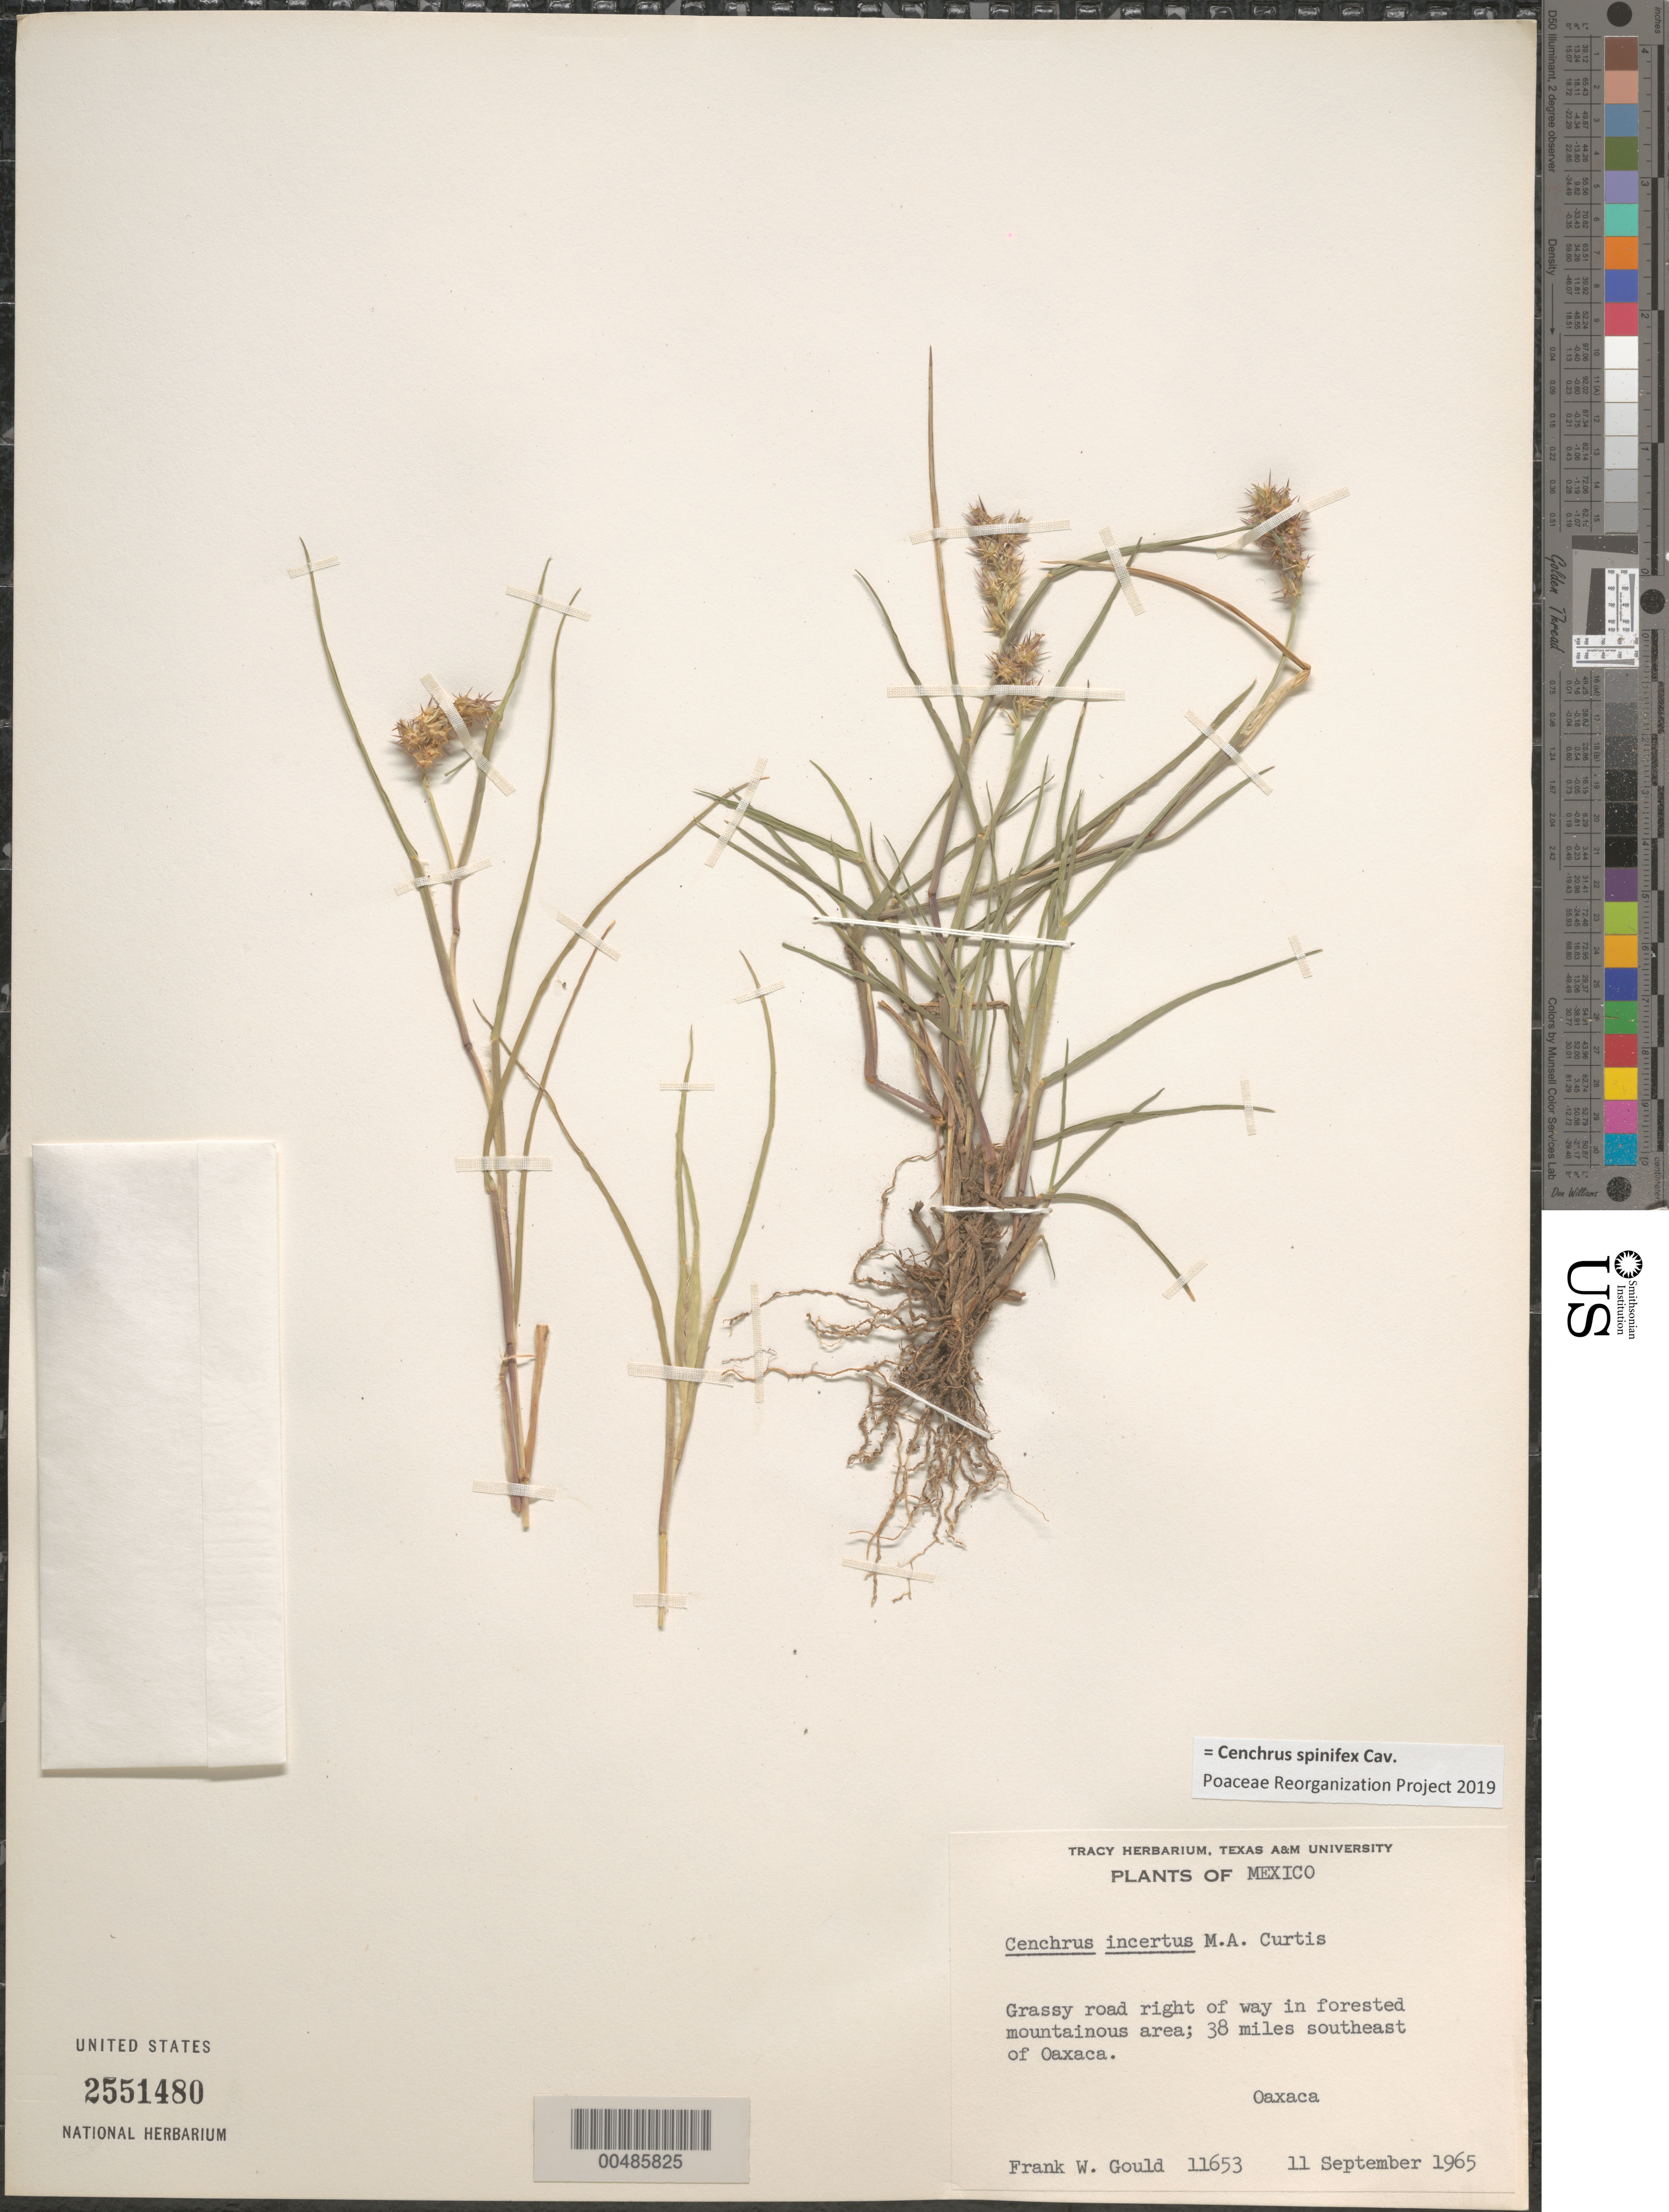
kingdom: Plantae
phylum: Tracheophyta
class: Liliopsida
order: Poales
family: Poaceae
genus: Cenchrus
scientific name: Cenchrus spinifex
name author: Cav.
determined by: Poaceae Reorganization Project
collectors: F. W. Gould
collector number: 11653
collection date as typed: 11 Sep 1965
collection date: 1965-09-11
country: Mexico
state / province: Oaxaca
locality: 38 mi SE of Oaxaca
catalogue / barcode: US 2551480